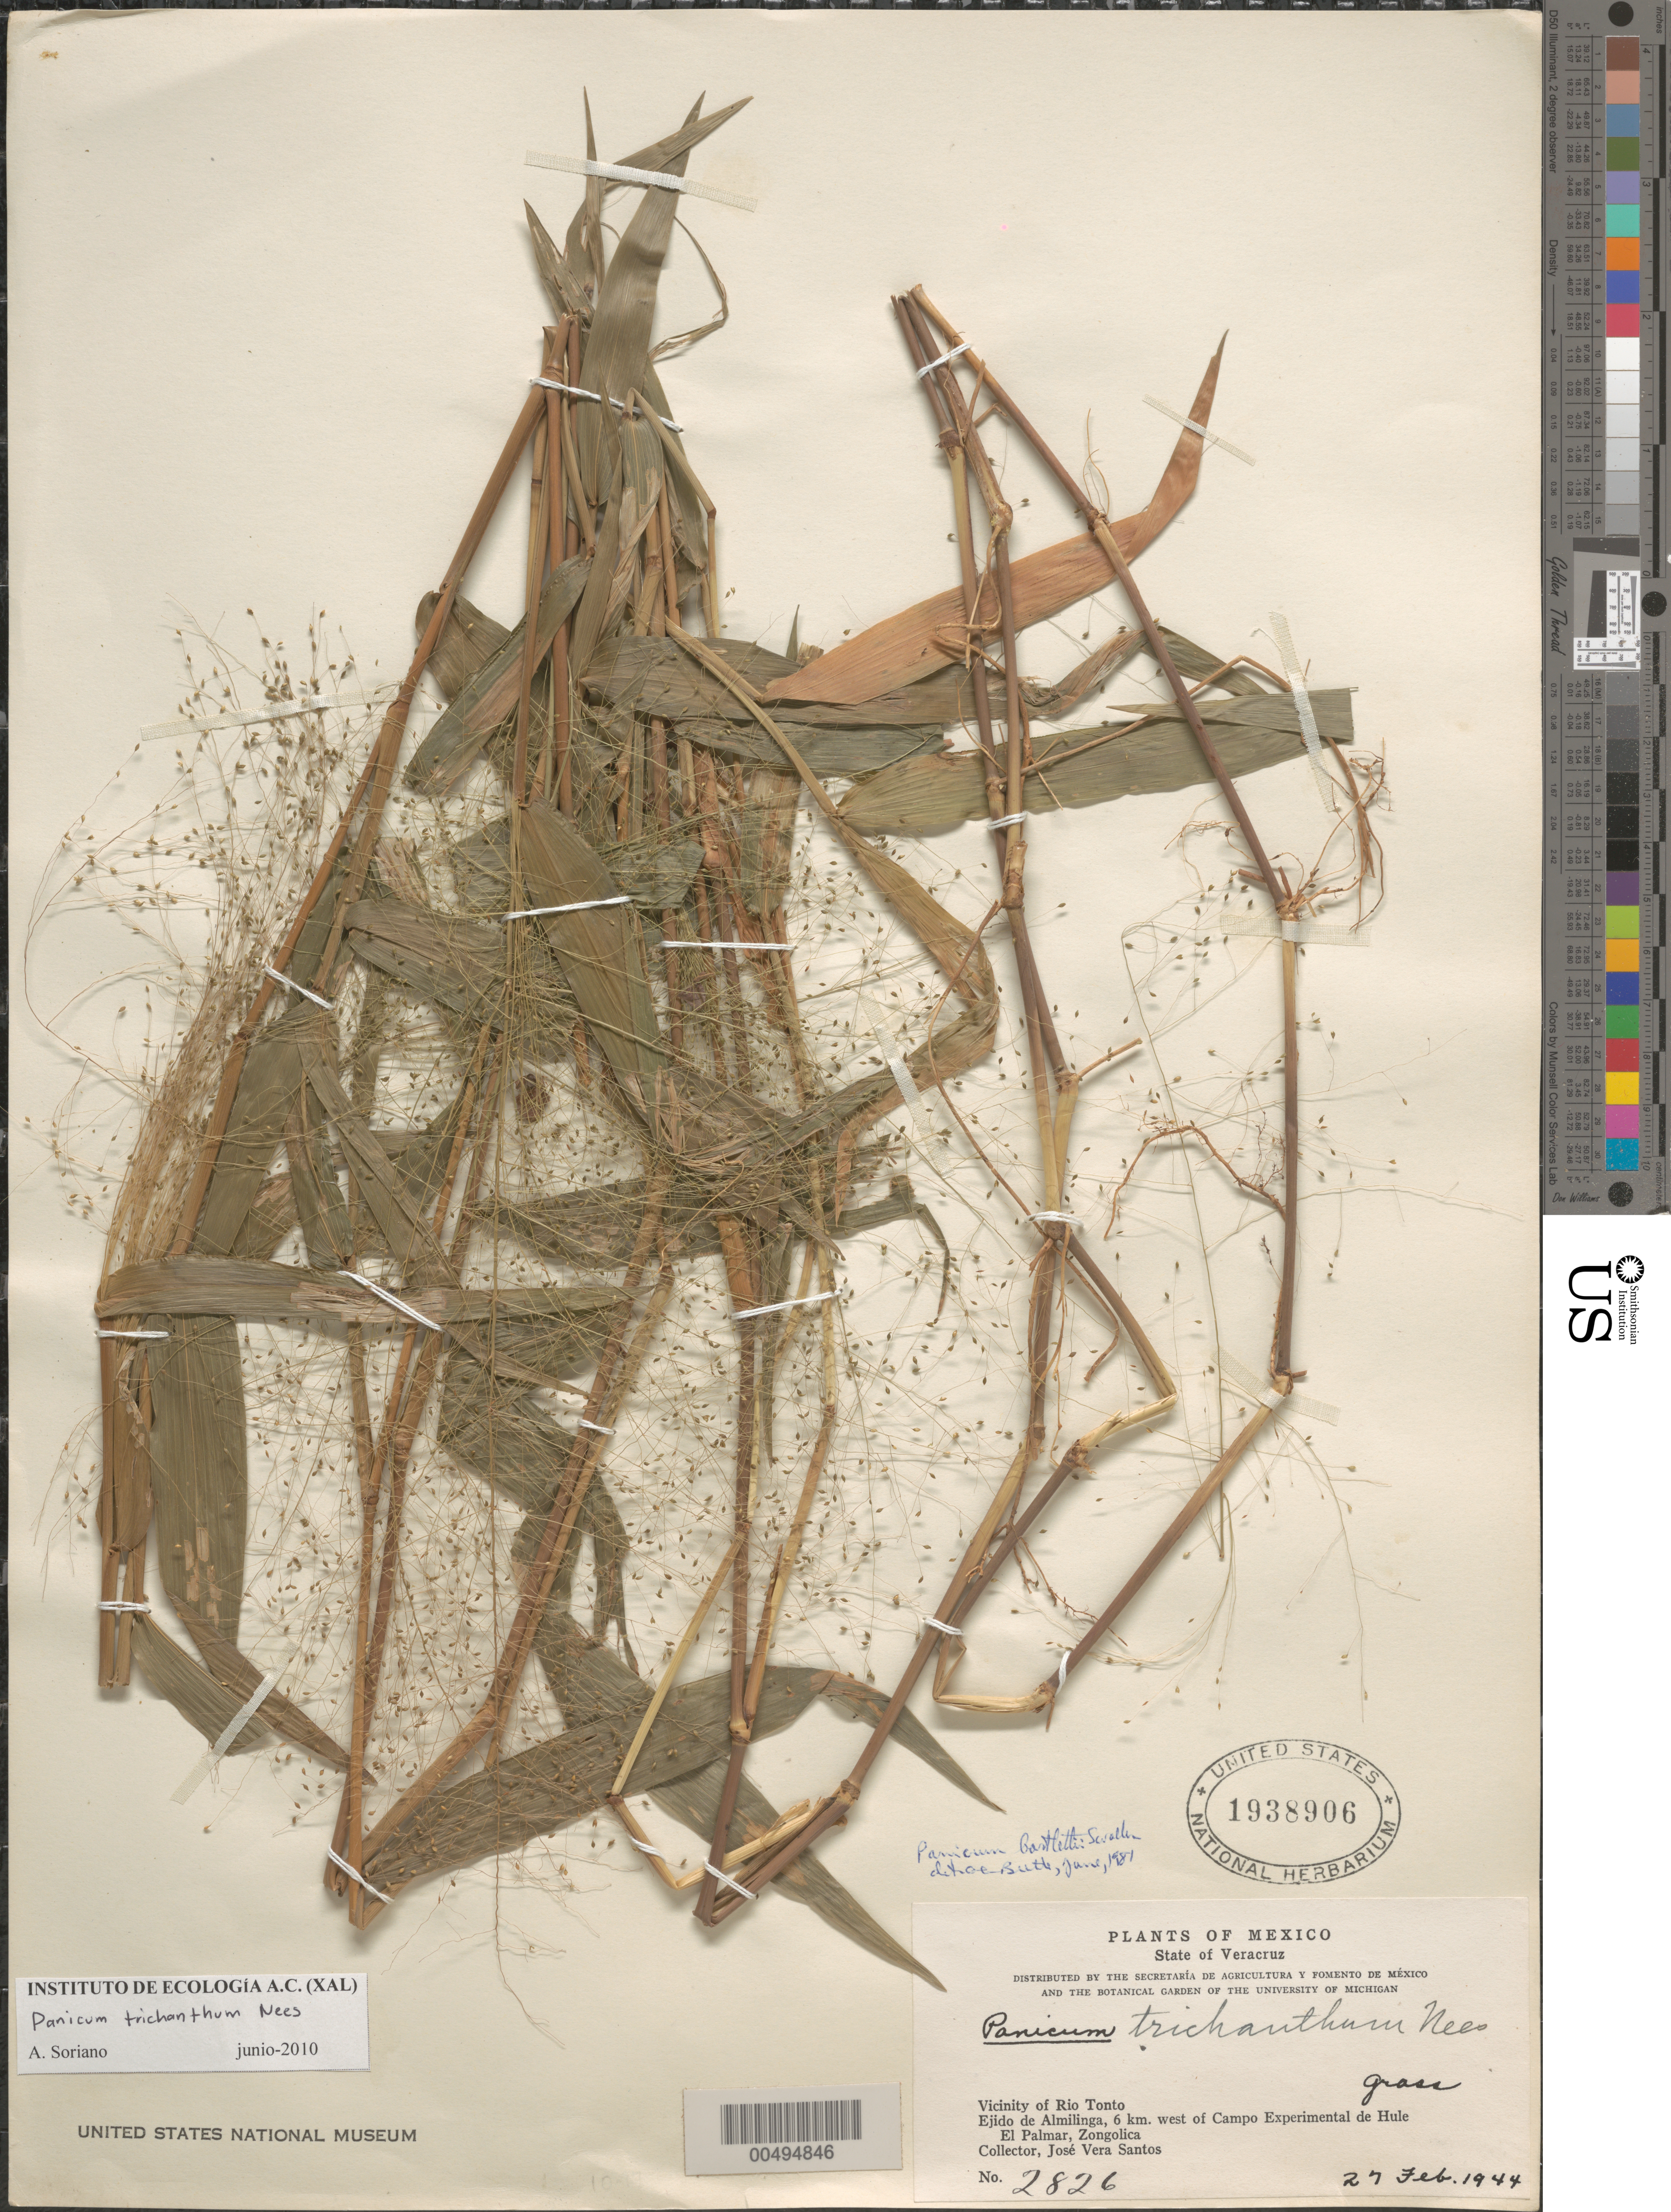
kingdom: Plantae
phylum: Tracheophyta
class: Liliopsida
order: Poales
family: Poaceae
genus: Panicum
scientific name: Panicum trichanthum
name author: Nees in Mart.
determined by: Soriano, A.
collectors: J. V. Santos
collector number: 2826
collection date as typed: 27 Feb 1944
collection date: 1944-02-27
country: Mexico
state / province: Veracruz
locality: Vicinity of Rio Tonto, Ejido de Almilinga, 6 km W of Campo Experimental de Hule, El Palmar, Zongolica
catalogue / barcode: US 1938906